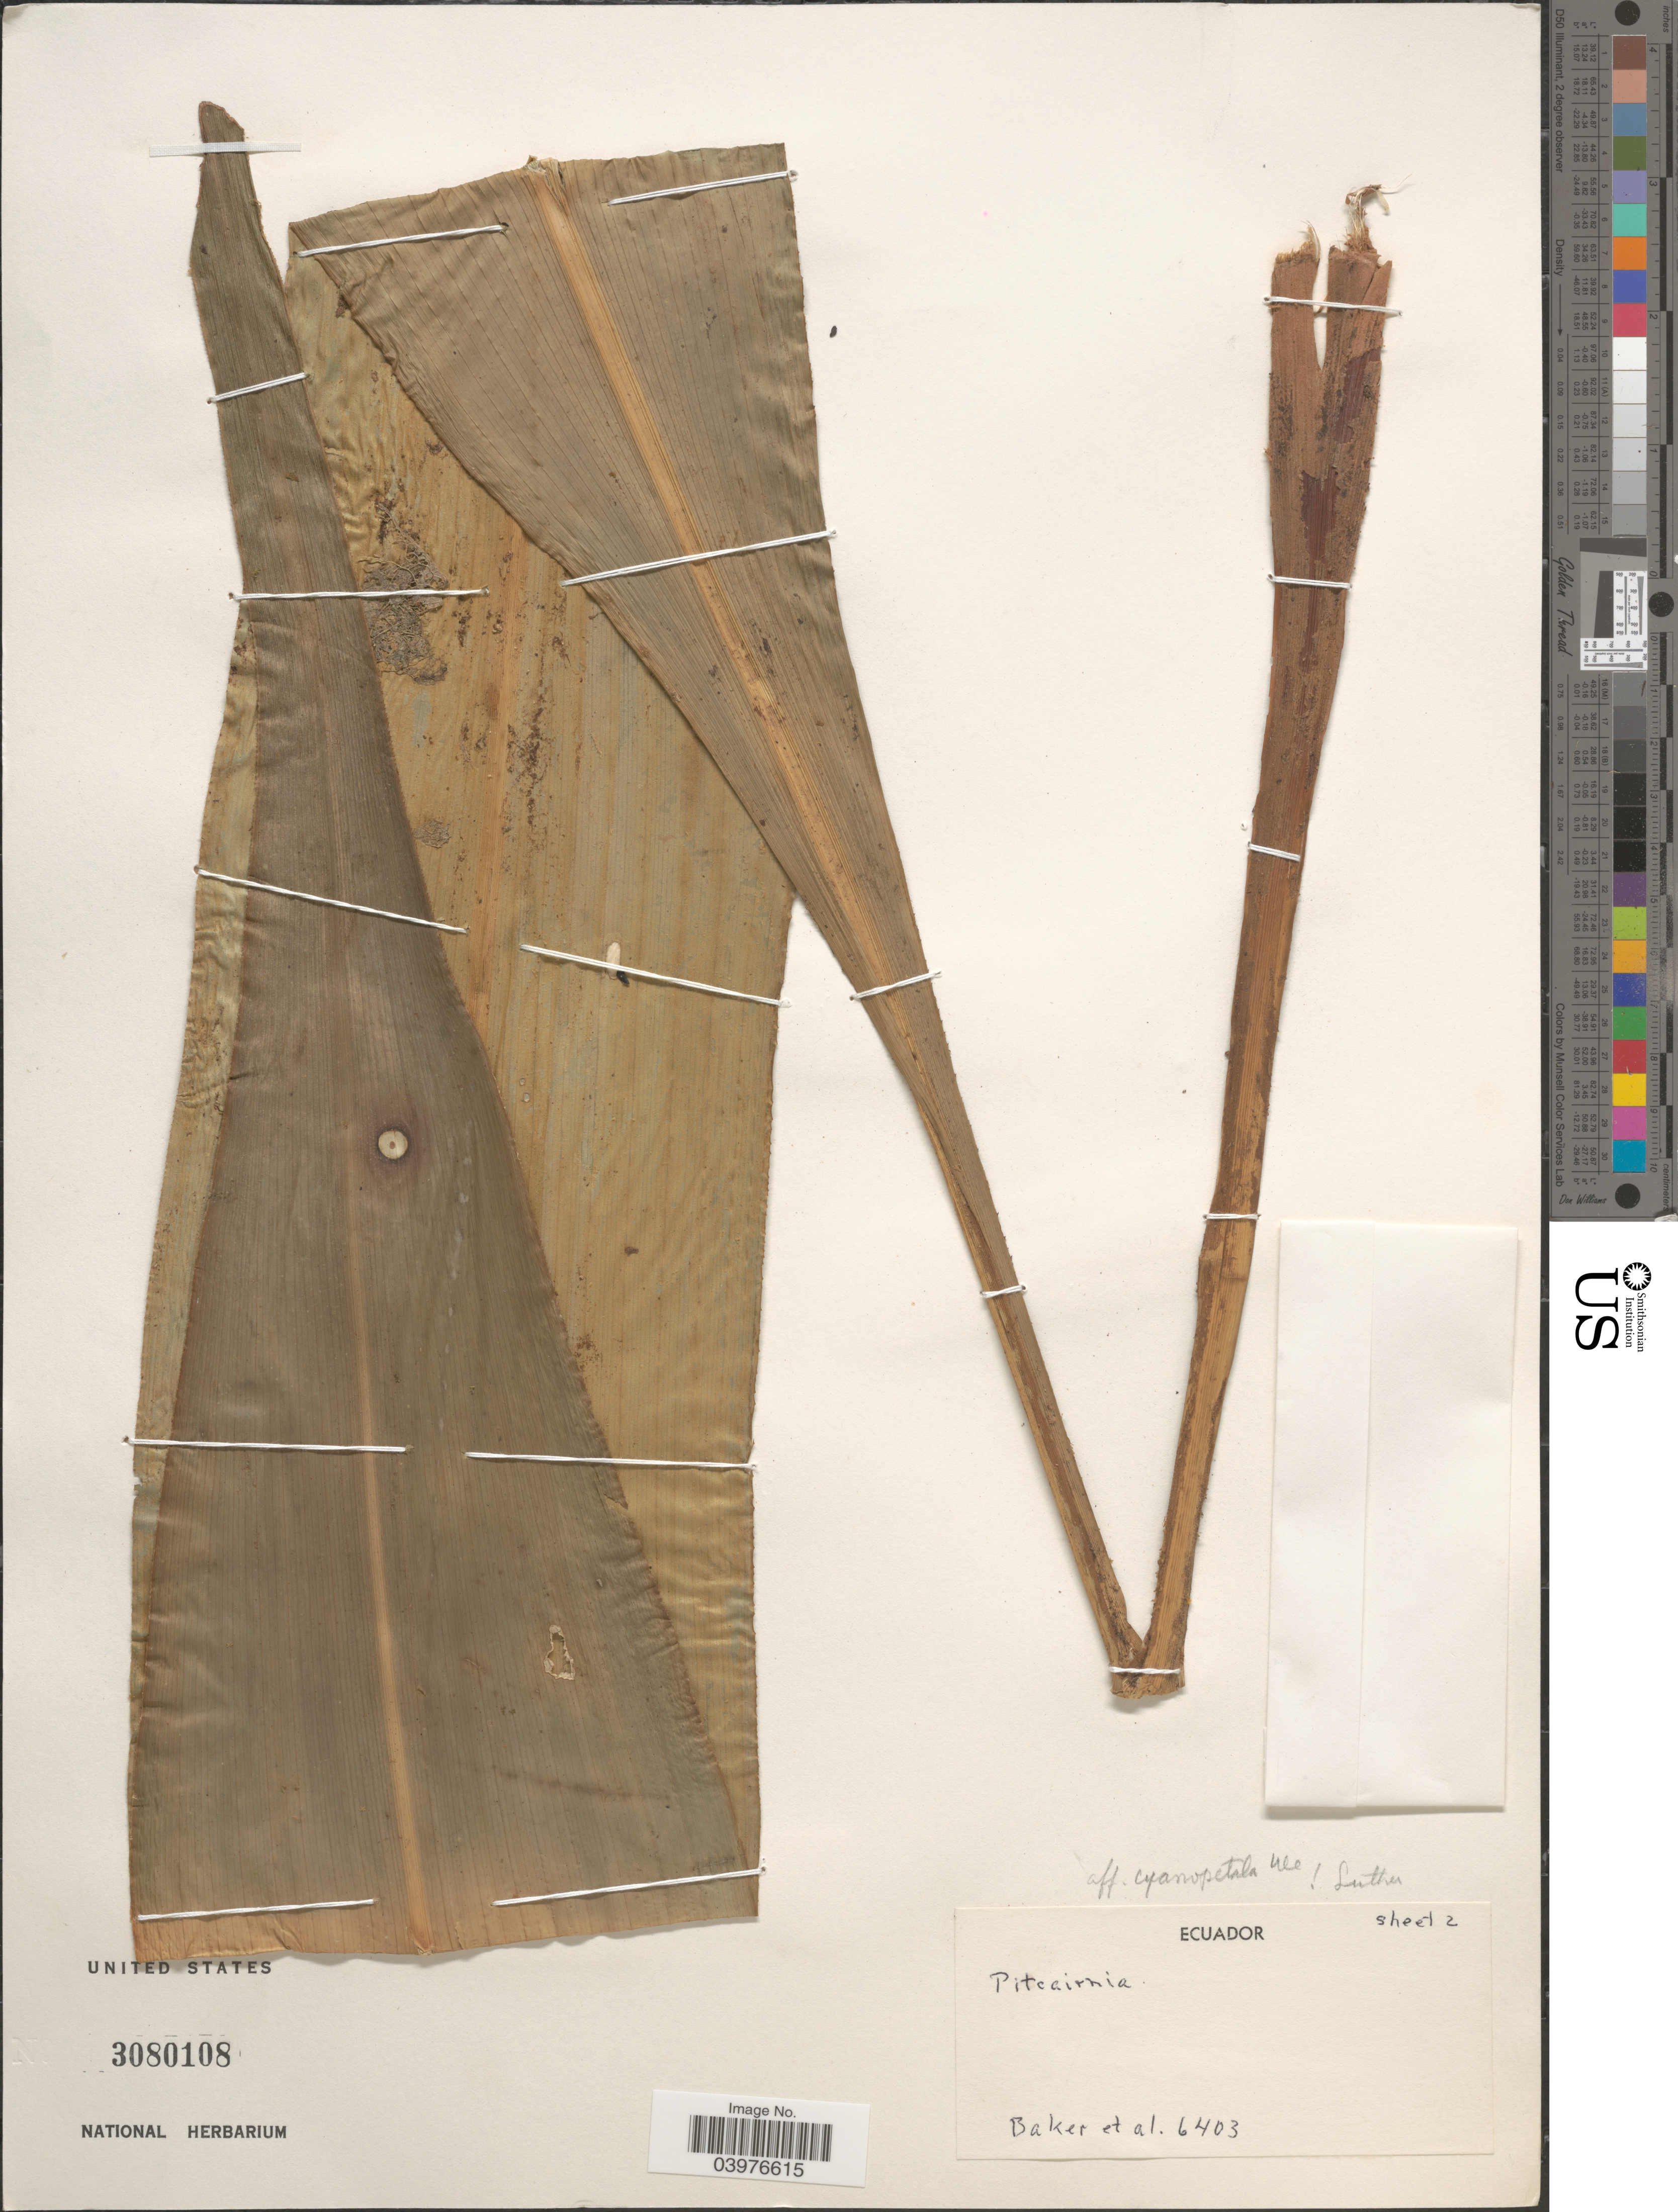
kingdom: Plantae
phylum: Tracheophyta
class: Liliopsida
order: Poales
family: Bromeliaceae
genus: Pitcairnia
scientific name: Pitcairnia sp.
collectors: -- Baker & et al.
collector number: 6403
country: Ecuador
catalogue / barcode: US 3080108